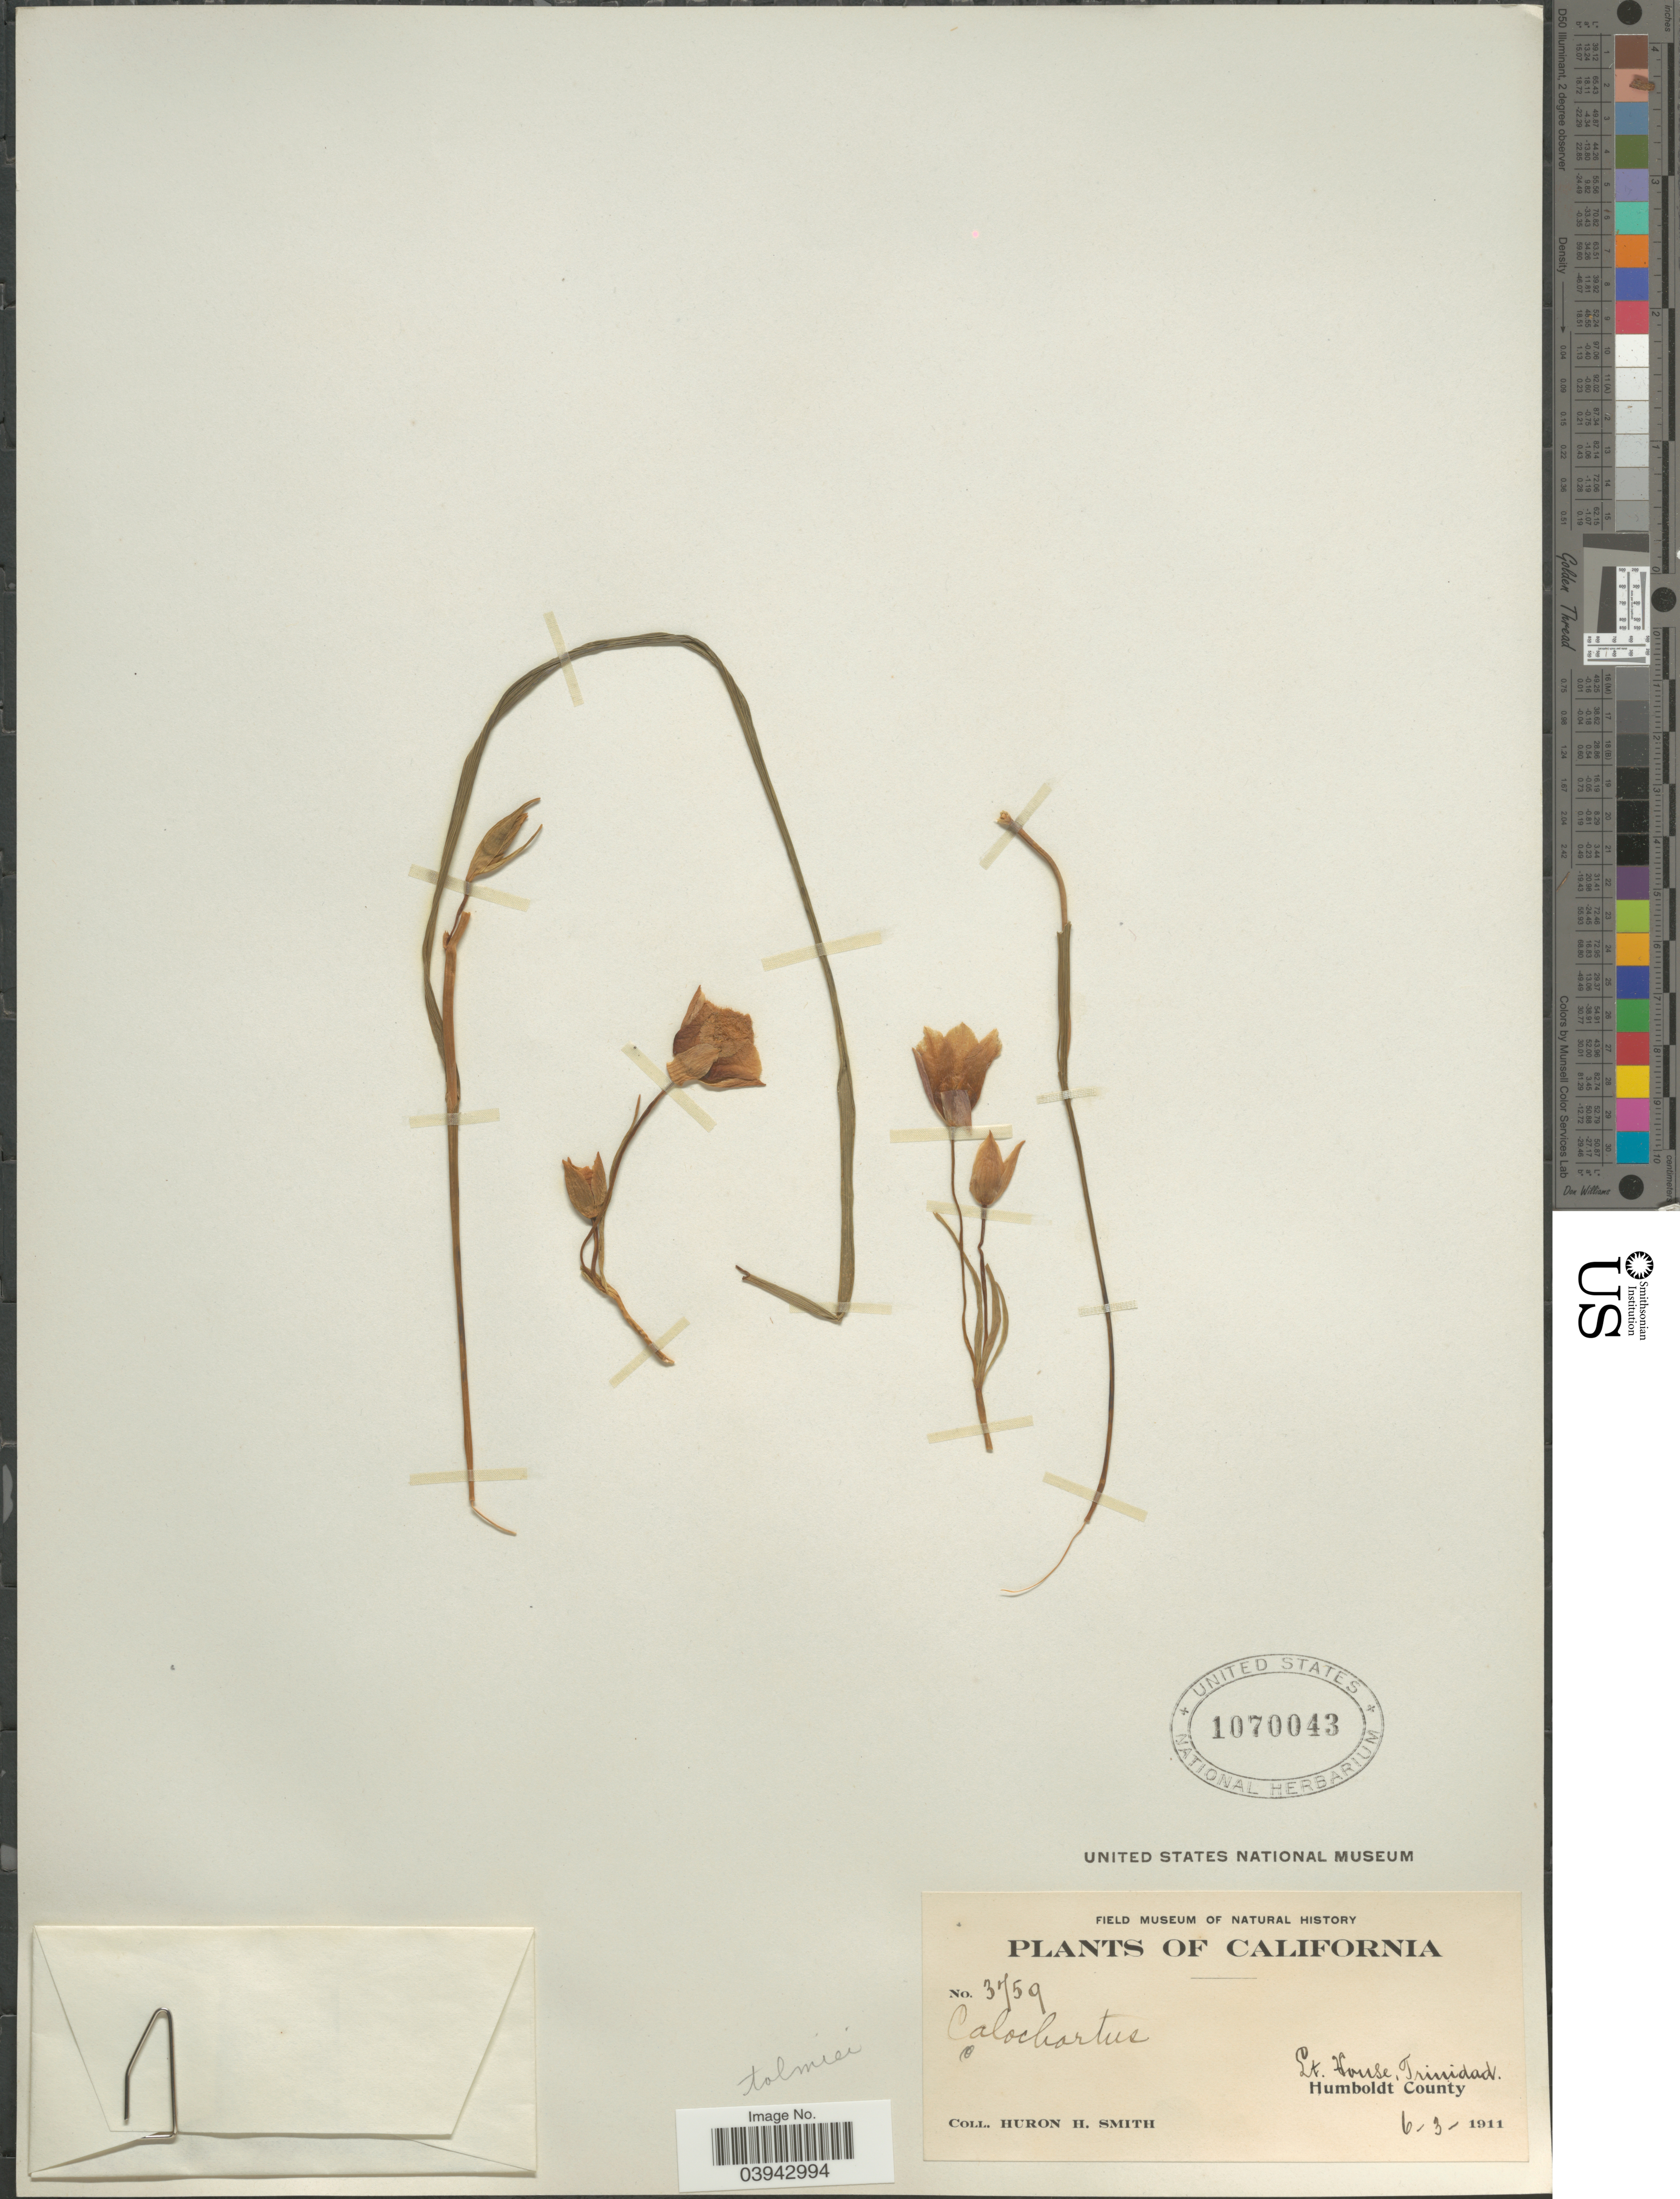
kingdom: Plantae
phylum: Tracheophyta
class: Liliopsida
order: Liliales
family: Liliaceae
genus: Calochortus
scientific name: Calochortus tolmiei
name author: Hook. & Arn.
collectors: Huron H. Smith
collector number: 3759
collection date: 1911-06-03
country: United States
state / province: California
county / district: Humboldt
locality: Lt. House, Trinidad. Humboldt County.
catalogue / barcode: US 1070043